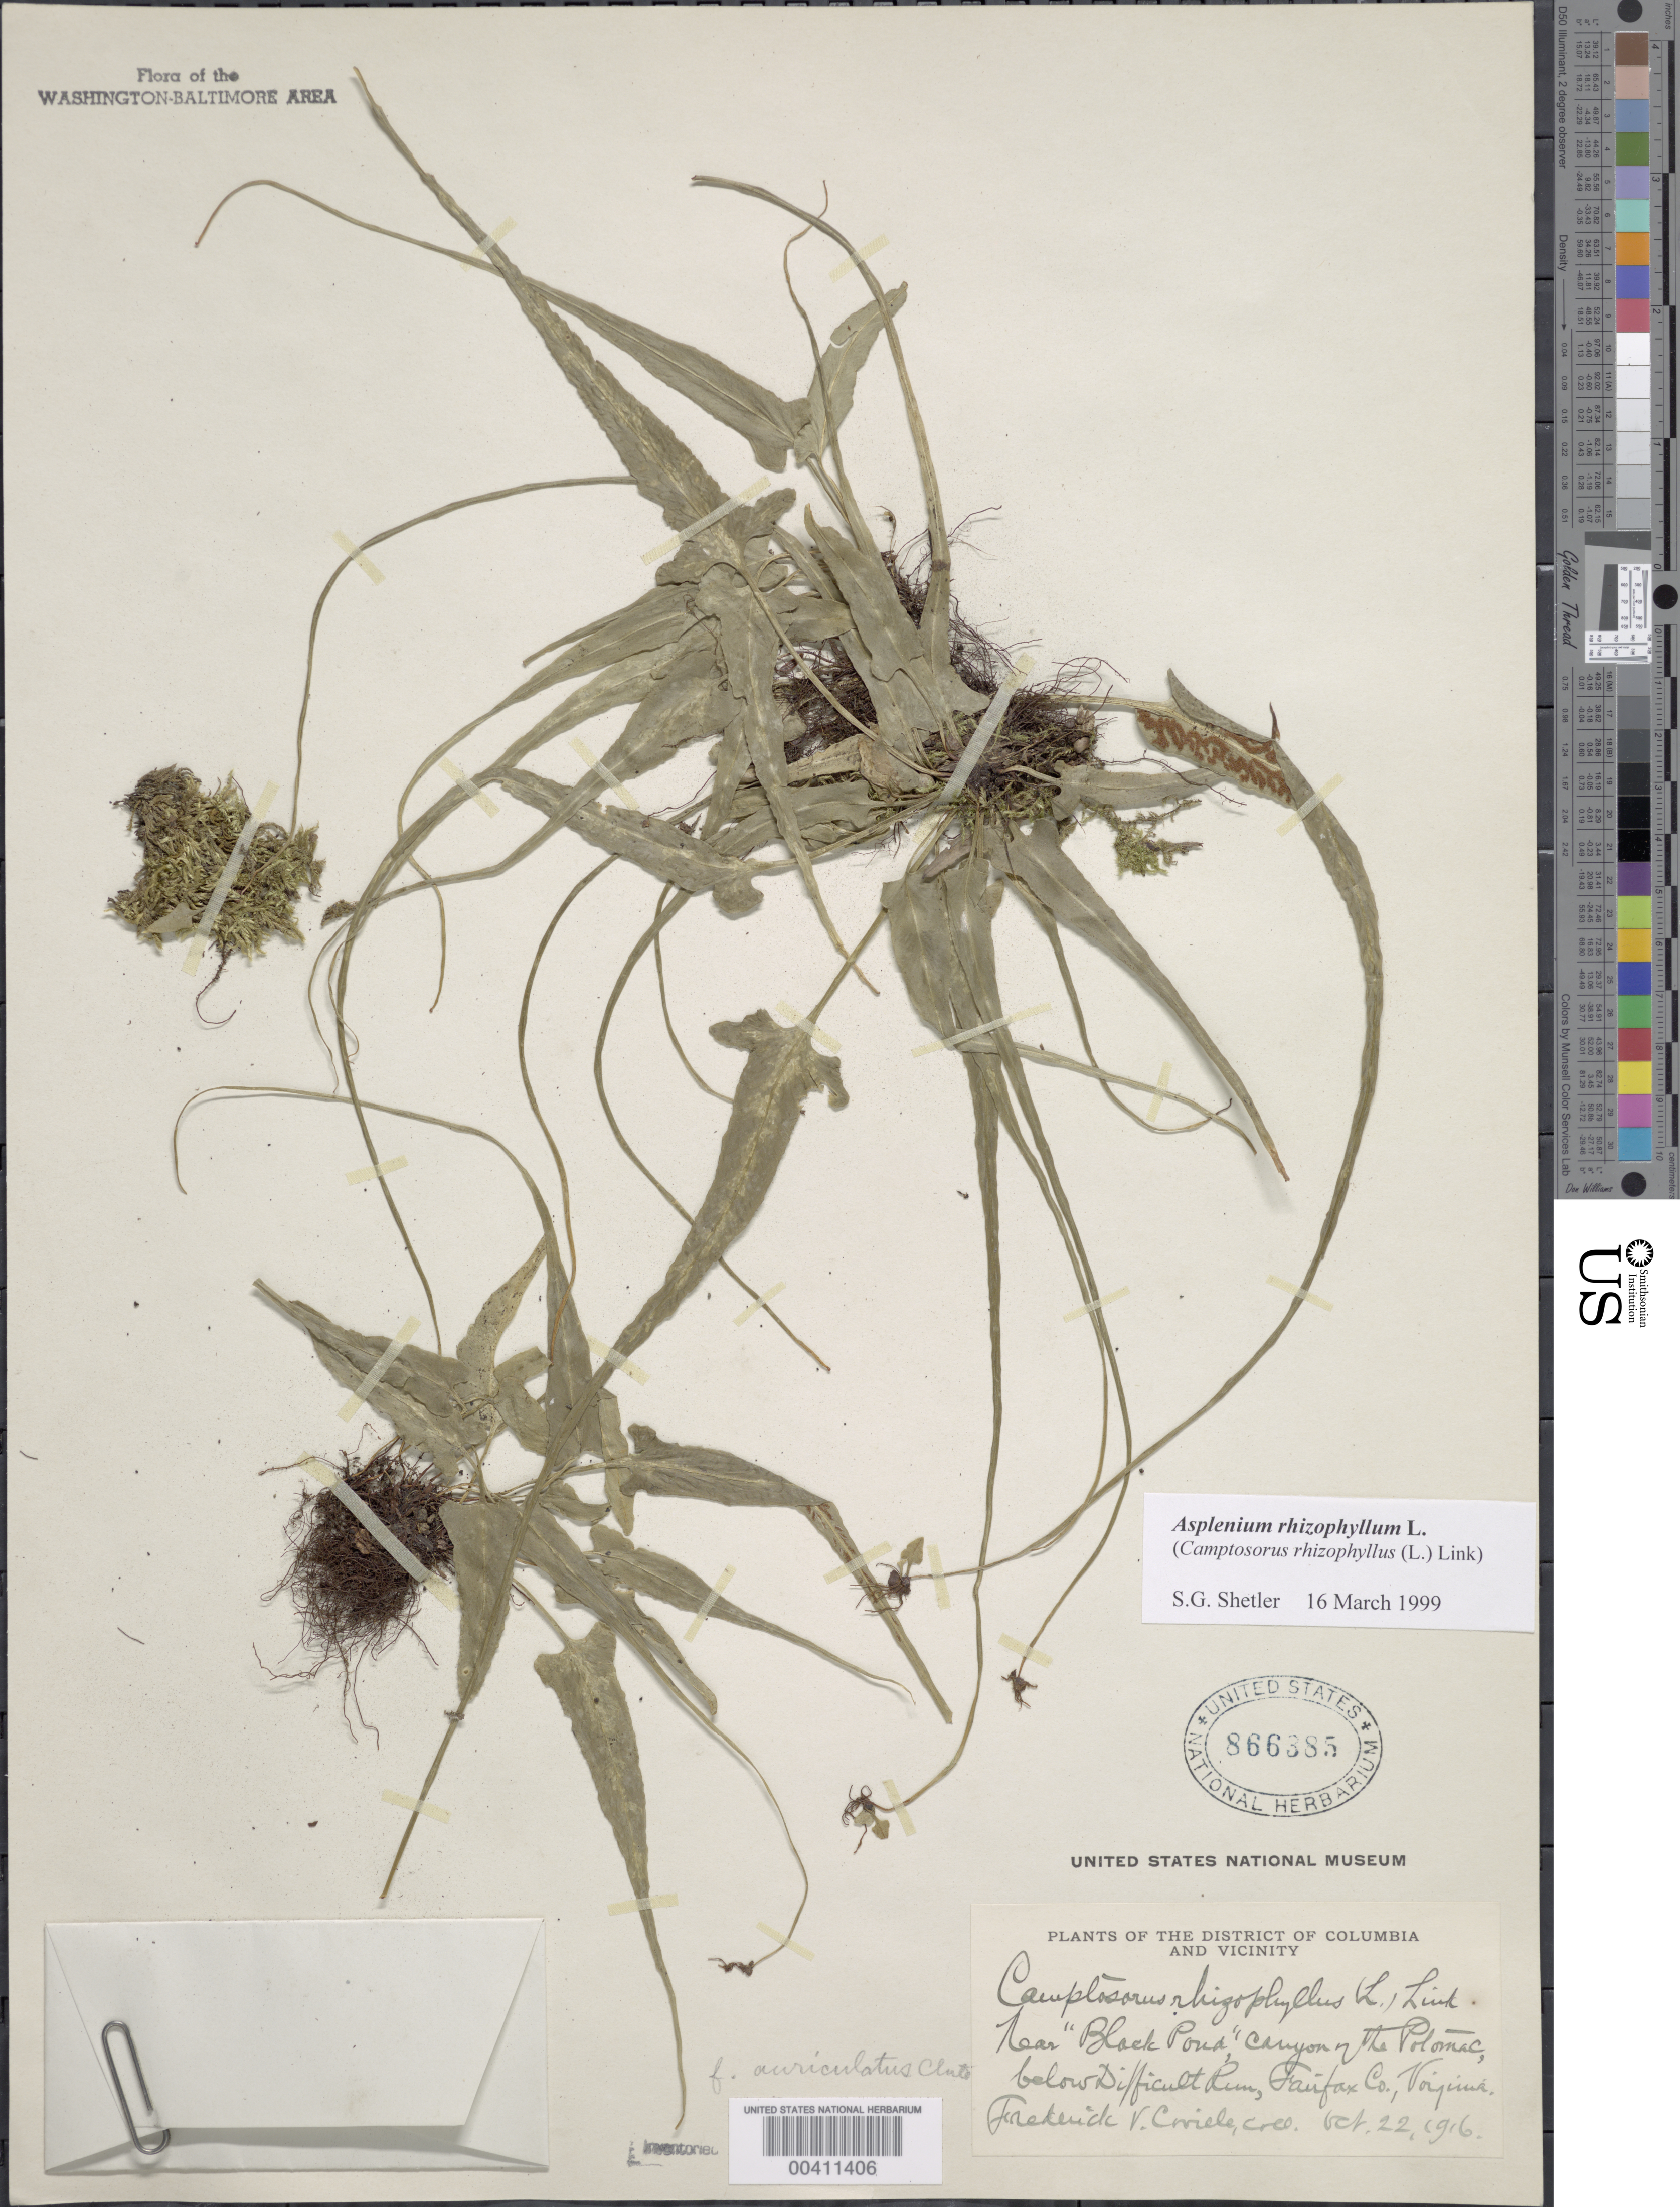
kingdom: Plantae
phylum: Tracheophyta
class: Polypodiopsida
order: Polypodiales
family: Aspleniaceae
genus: Asplenium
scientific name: Asplenium rhizophyllum var. auriculatum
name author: Hieron.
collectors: F. V. Coville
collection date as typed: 22 Oct 1916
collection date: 1916-10-22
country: United States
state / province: Virginia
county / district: Fairfax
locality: Black Pond Canyon of the Potomac, below Difficult Run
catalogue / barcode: US 866385